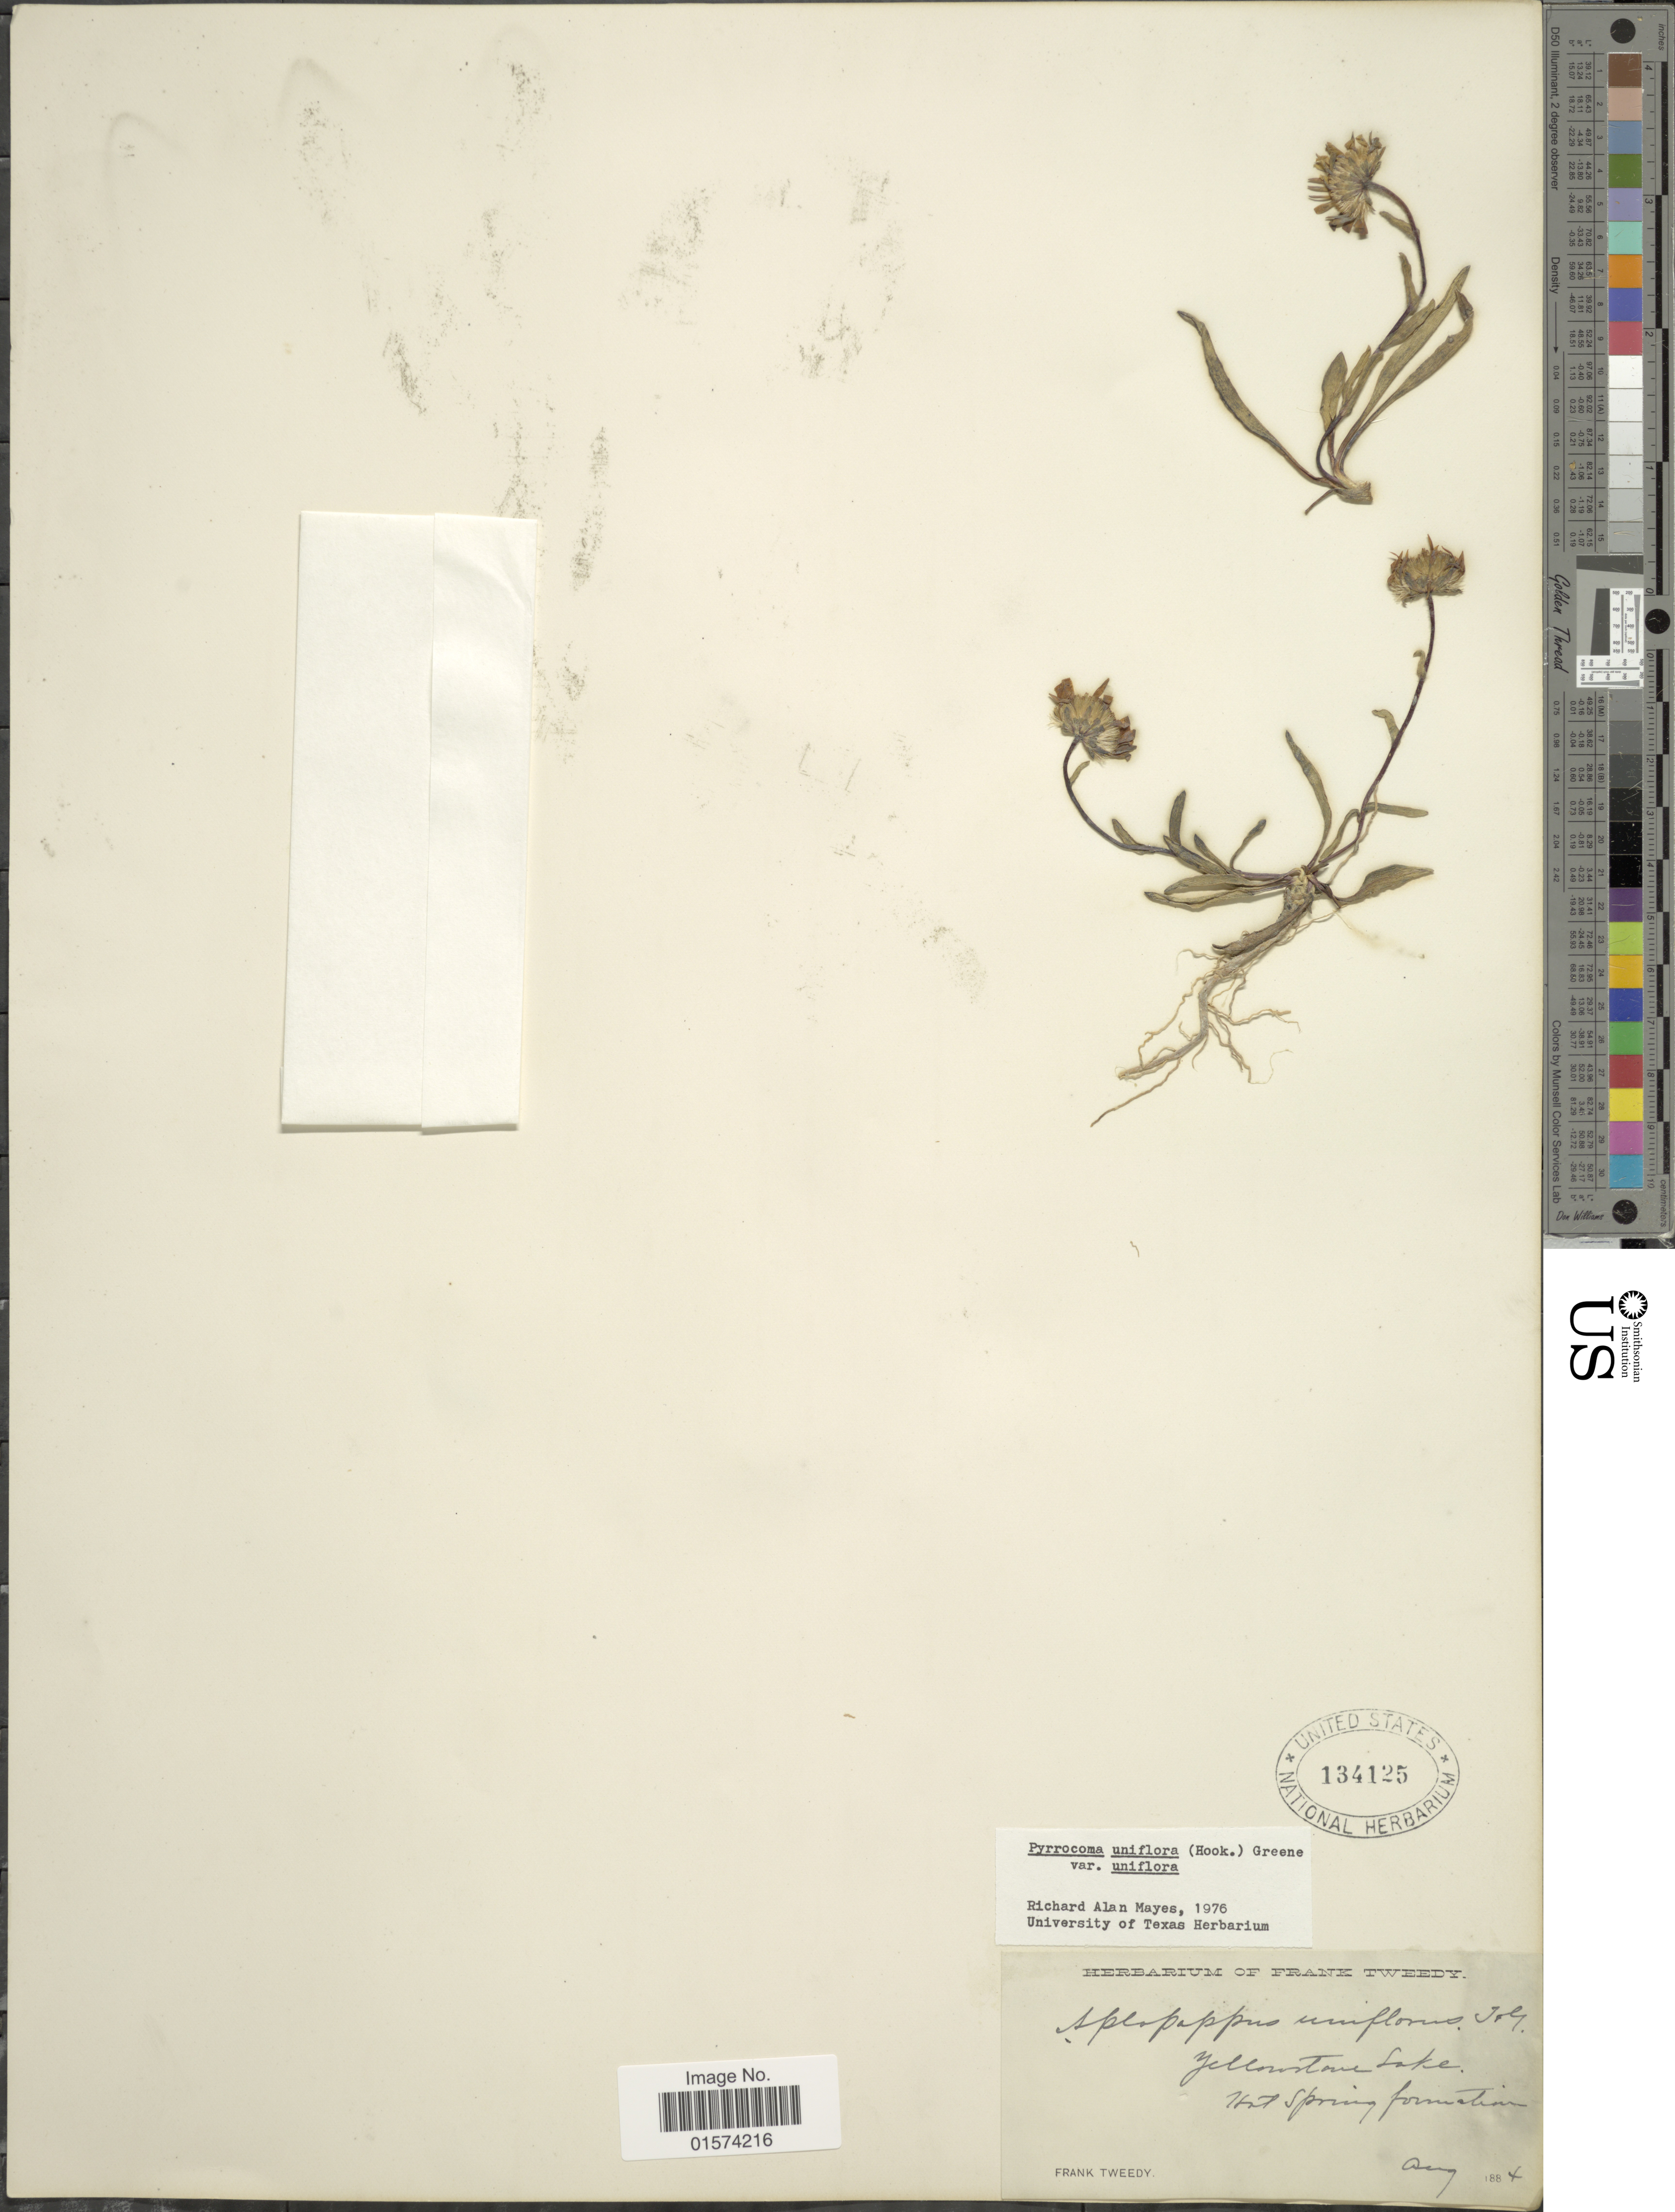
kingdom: Plantae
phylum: Tracheophyta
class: Magnoliopsida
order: Asterales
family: Asteraceae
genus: Pyrrocoma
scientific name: Pyrrocoma uniflora var. uniflora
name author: (Hook.) Greene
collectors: F. Tweedy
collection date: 1884-08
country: United States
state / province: Wyoming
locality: Yellowstone Lake, Hot Spring formation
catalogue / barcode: US 134125